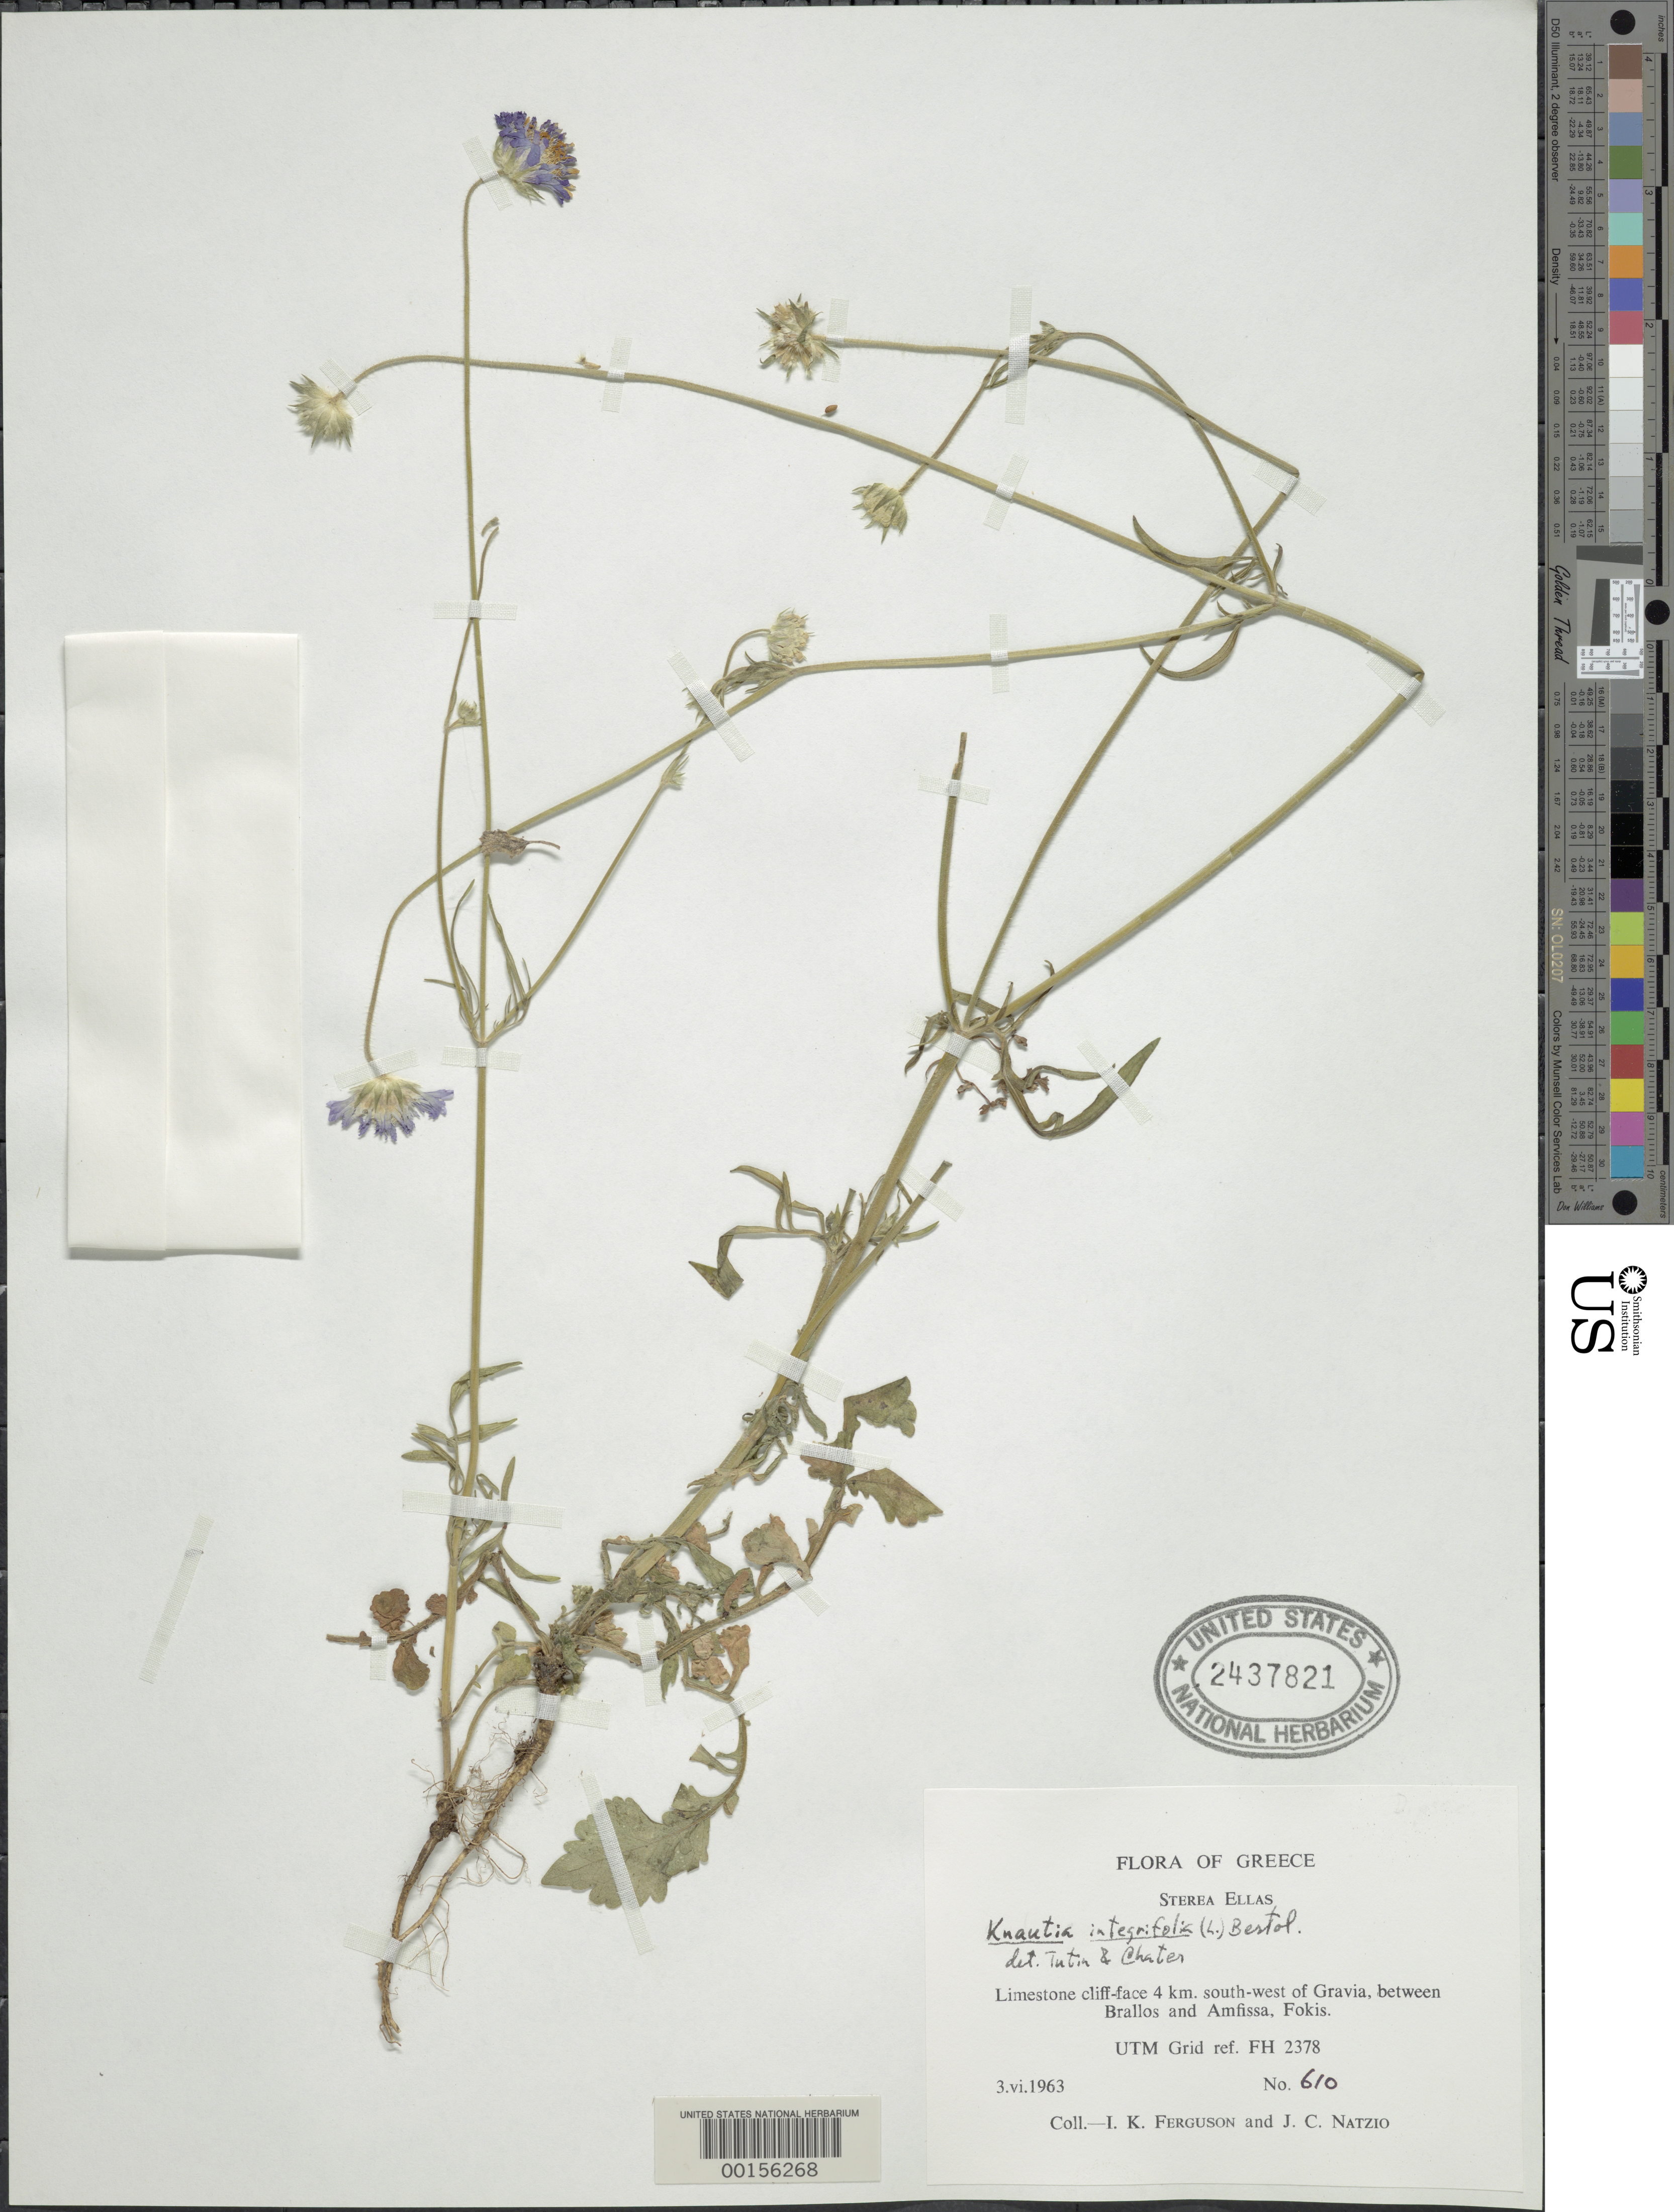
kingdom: Plantae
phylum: Tracheophyta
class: Magnoliopsida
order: Dipsacales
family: Caprifoliaceae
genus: Knautia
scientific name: Knautia integrifolia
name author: Bertero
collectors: I. K. Ferguson & J. Natzio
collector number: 610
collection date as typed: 03 Jun 1963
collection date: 1963-06-03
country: Greece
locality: SW of Gravia, between Grallos and Amfissa, Fokis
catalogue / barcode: US 2437821